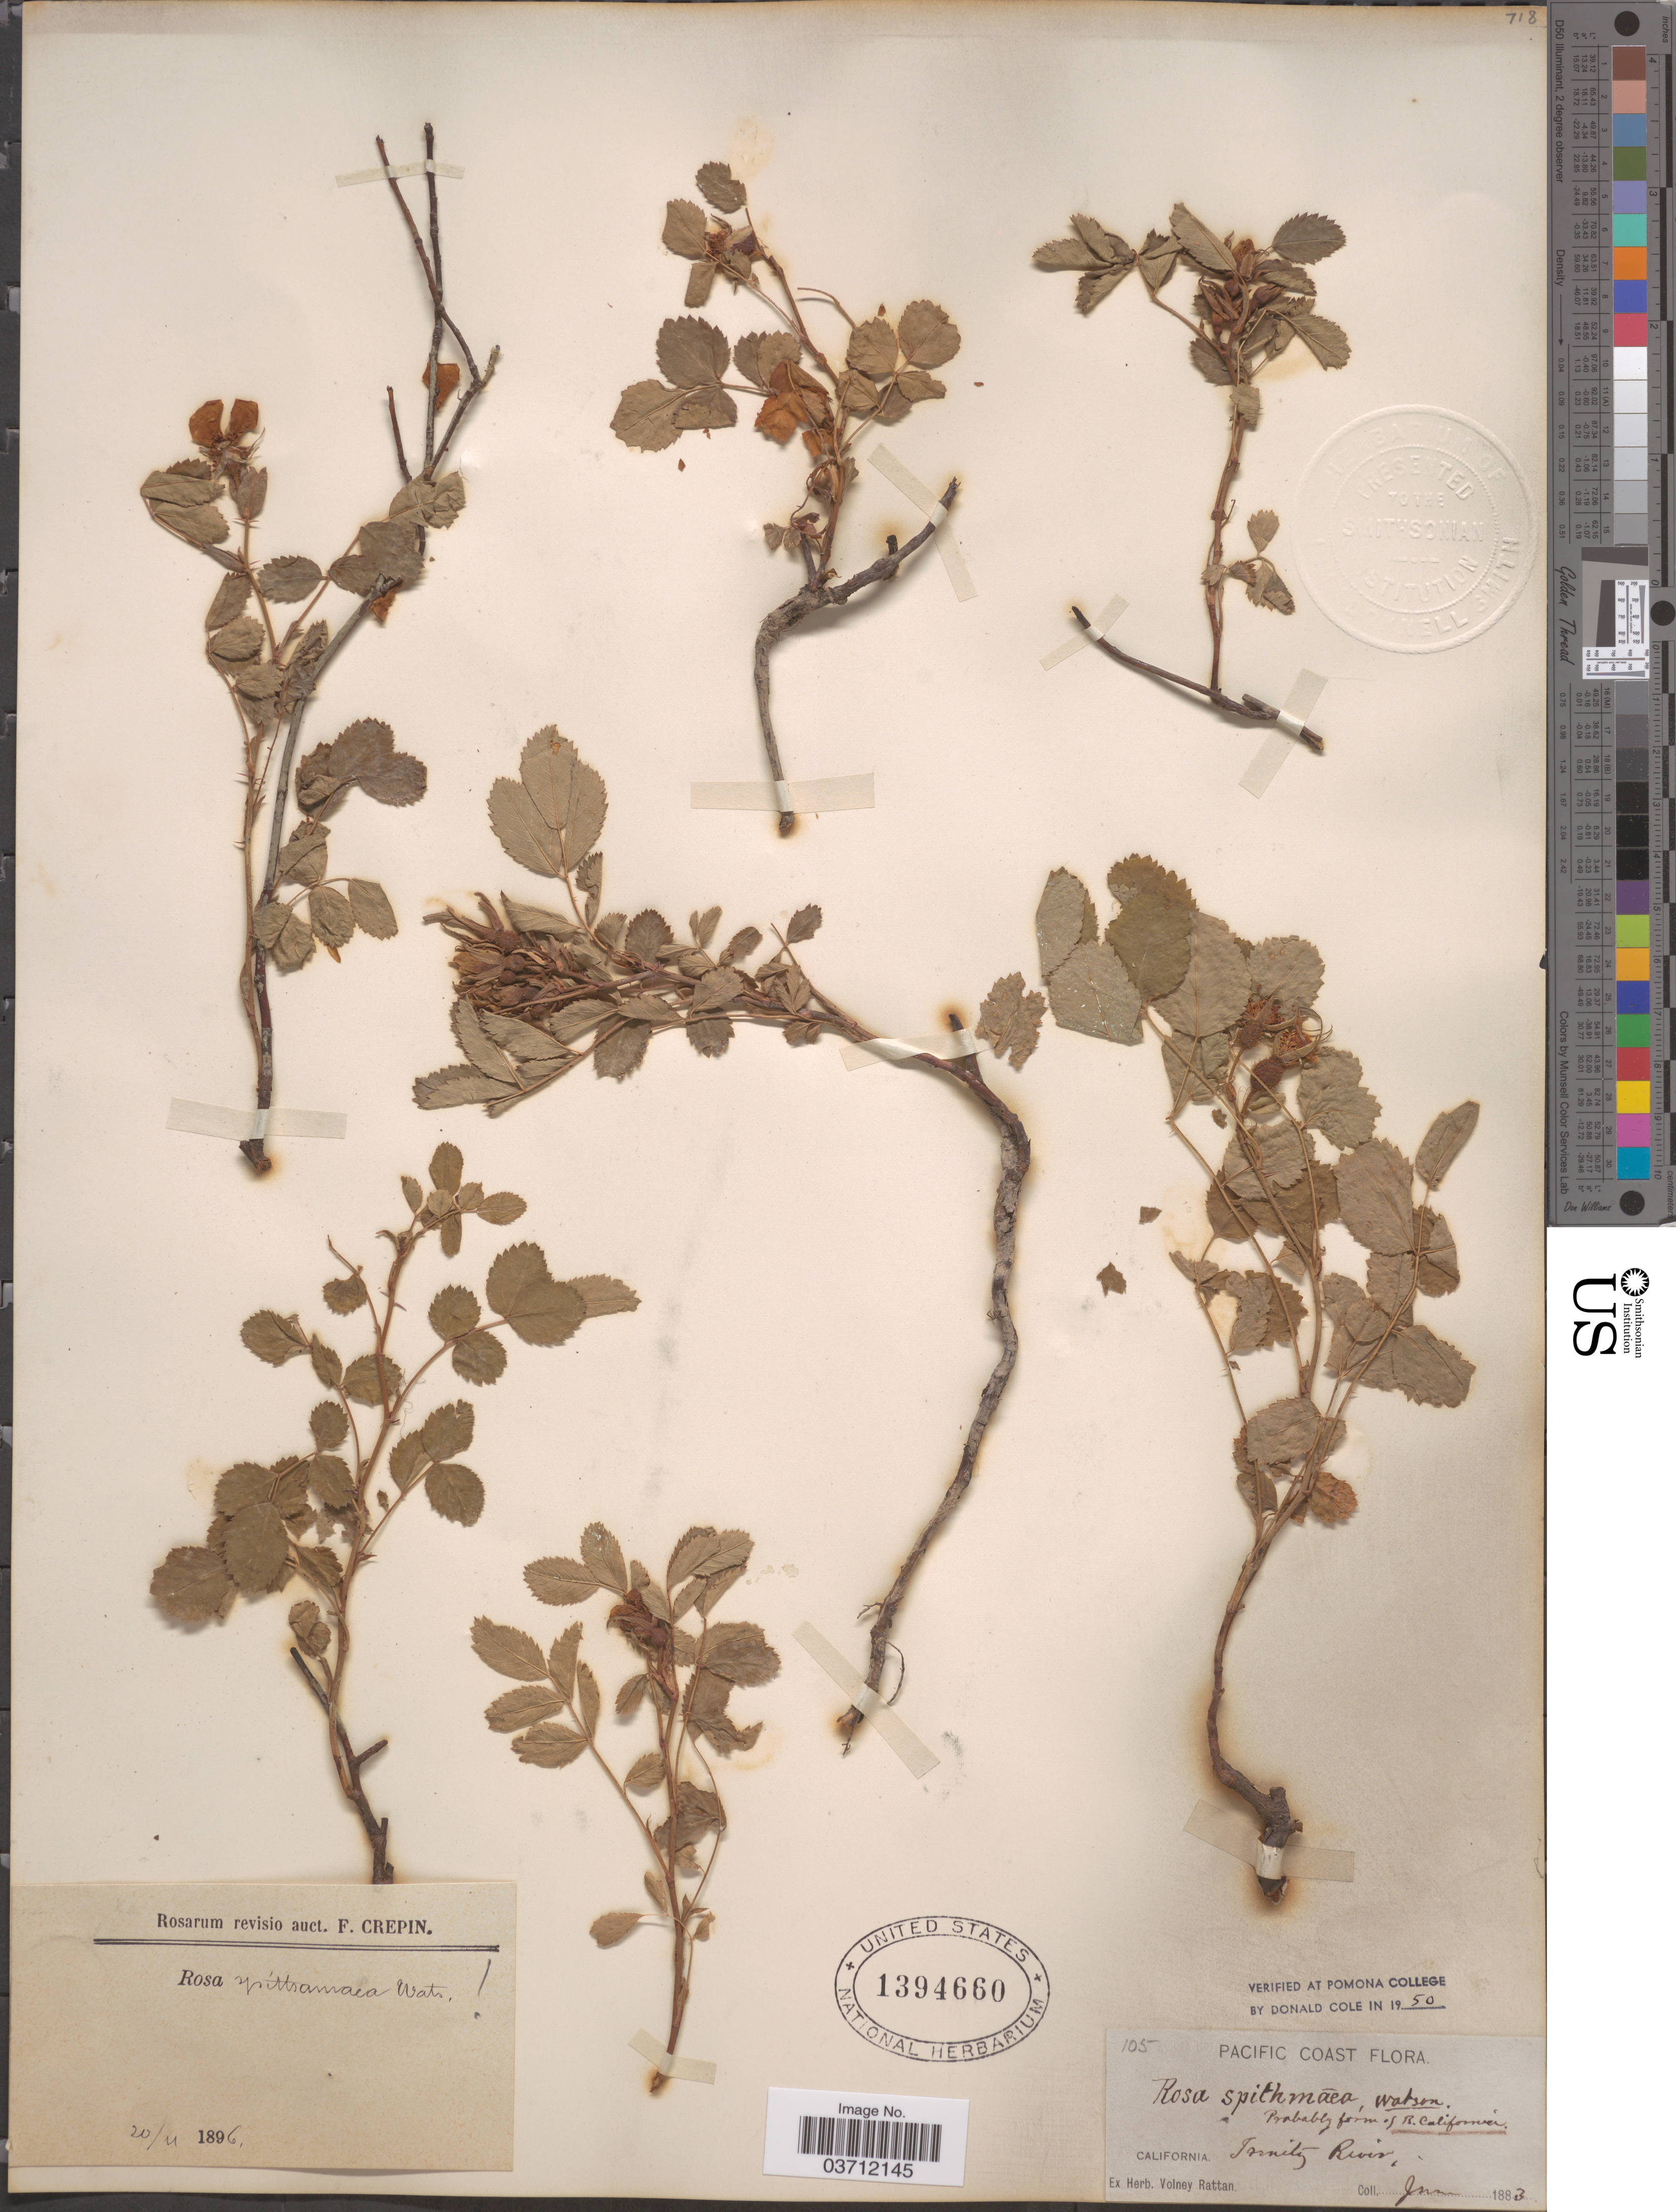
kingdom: Plantae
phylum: Tracheophyta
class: Magnoliopsida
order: Rosales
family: Rosaceae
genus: Rosa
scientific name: Rosa spithamea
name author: S. Watson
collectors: ex herb. Voiney Rattan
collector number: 105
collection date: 1883-06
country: United States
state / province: California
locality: Pacific Coast. Trinity River.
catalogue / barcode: US 1394660